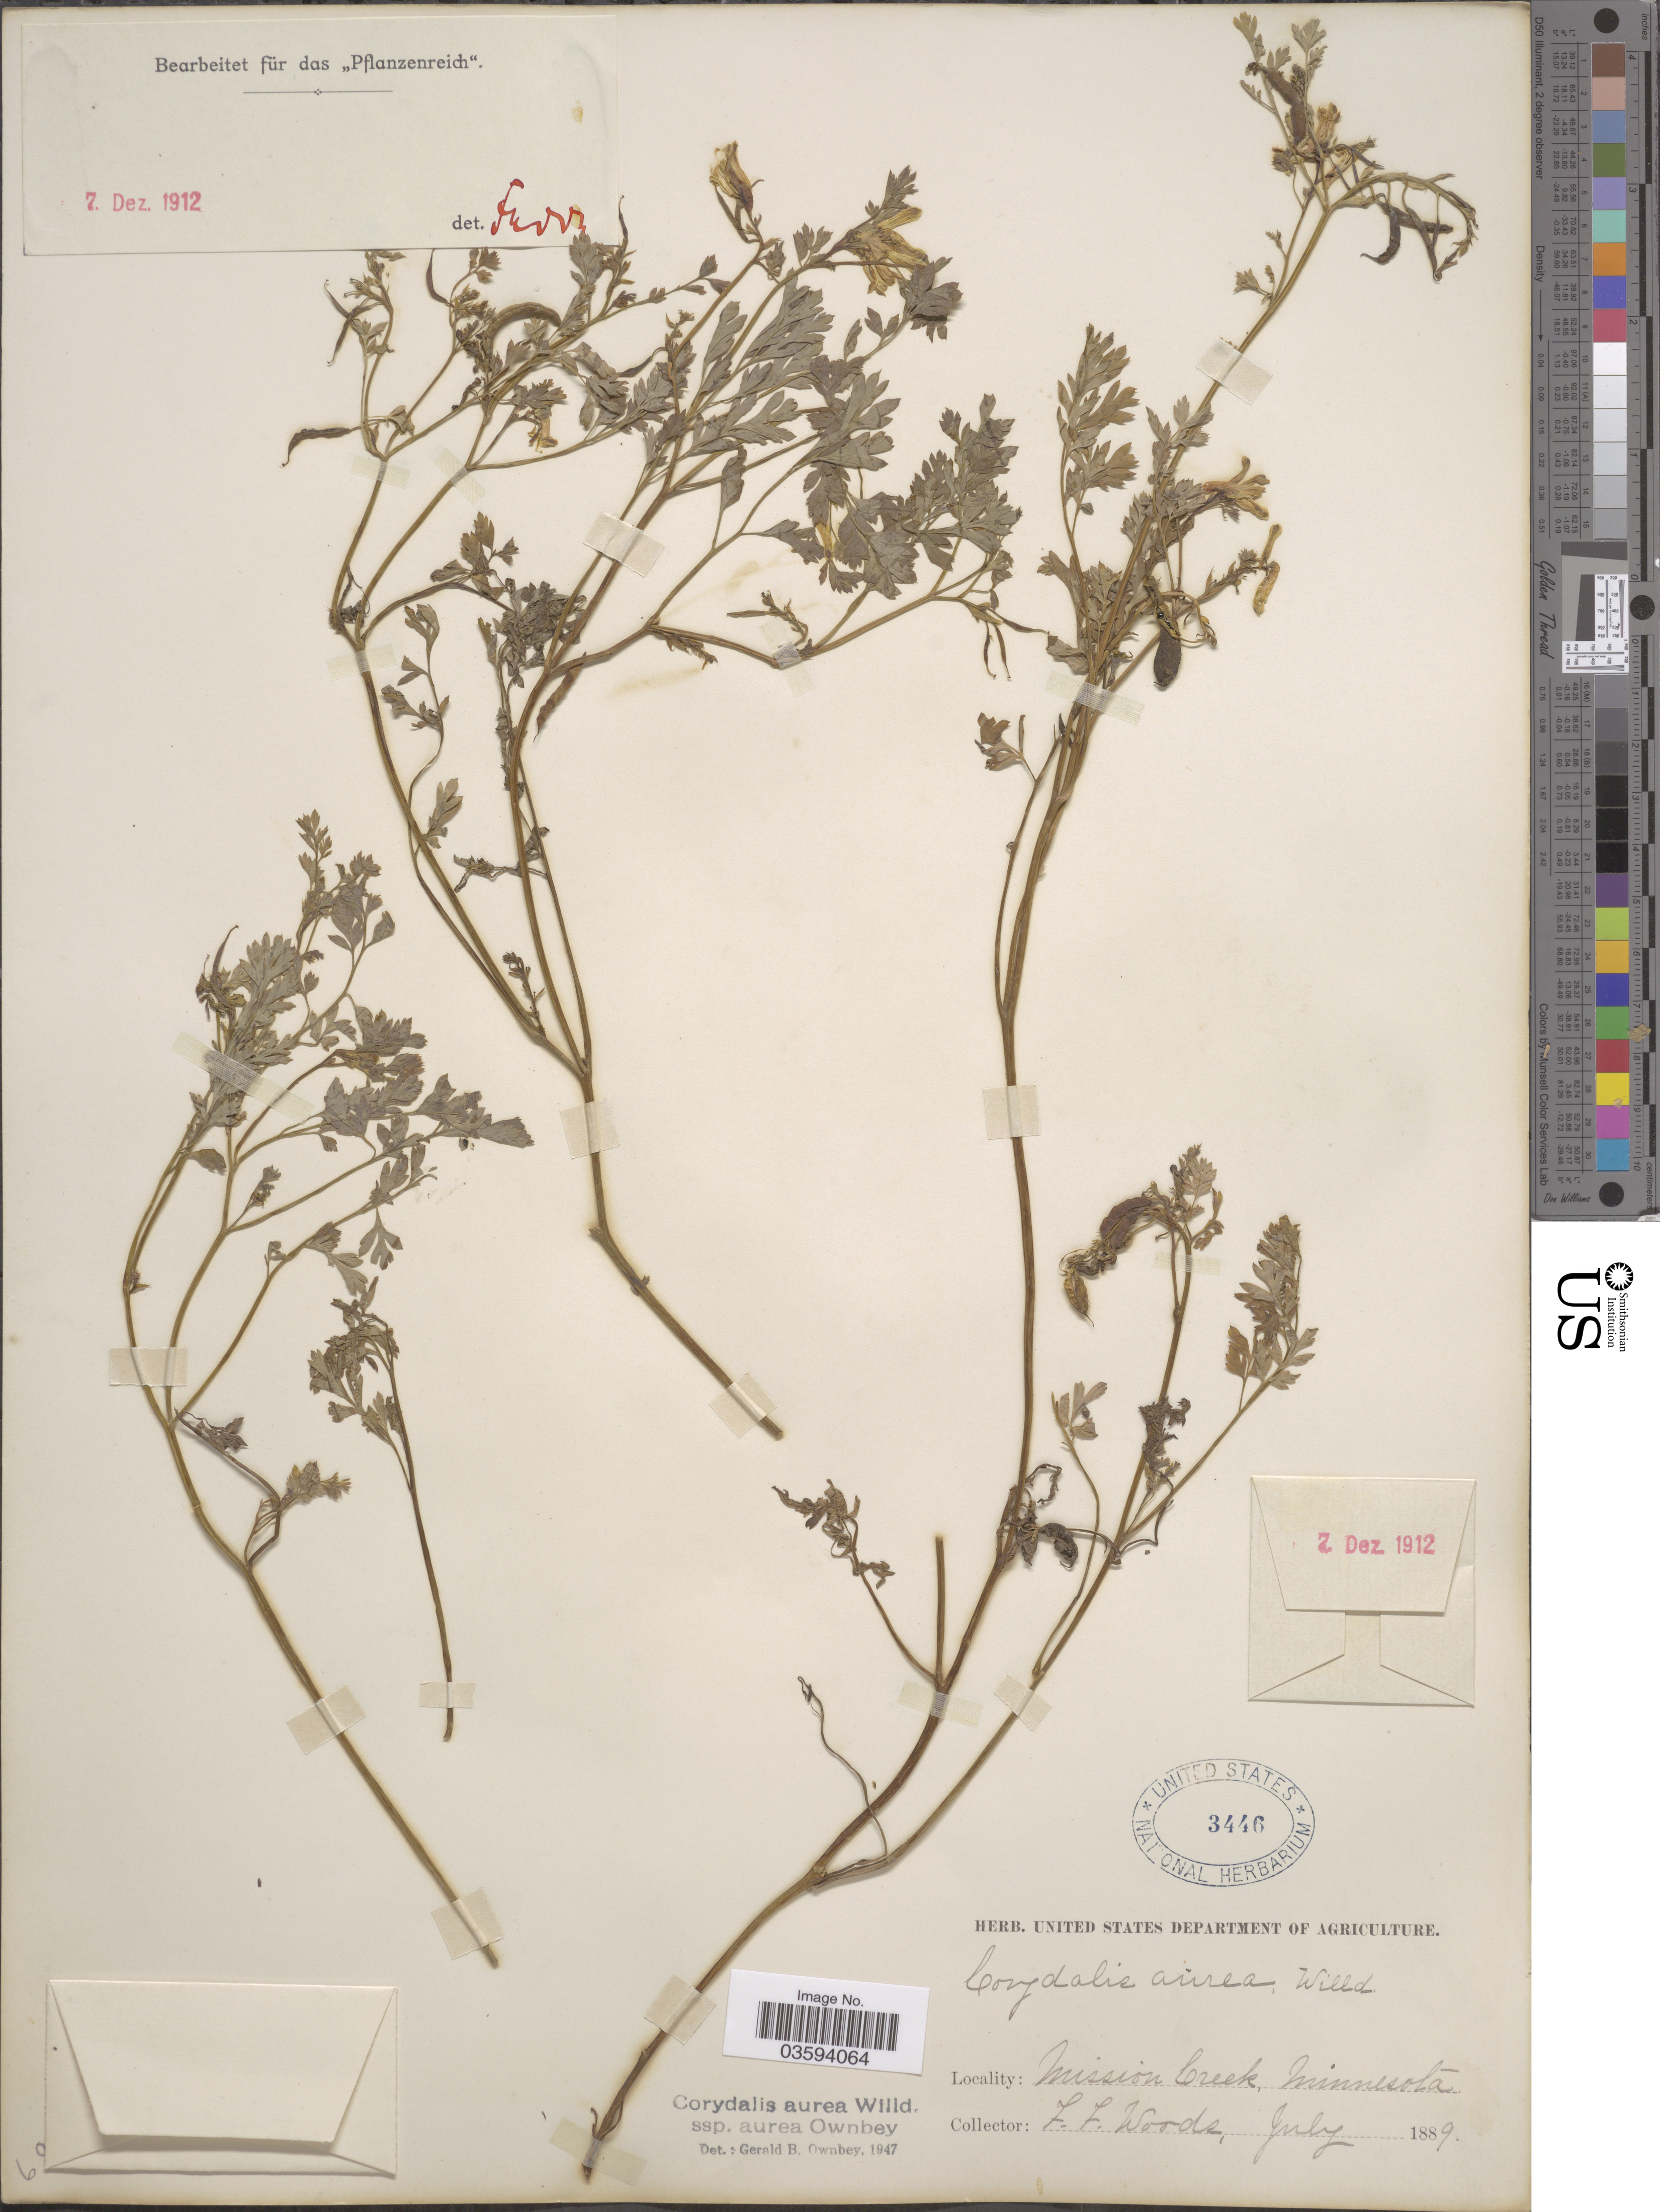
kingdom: Plantae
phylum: Tracheophyta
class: Magnoliopsida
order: Ranunculales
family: Papaveraceae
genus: Corydalis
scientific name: Corydalis aurea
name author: Willd.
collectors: F. Woods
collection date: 1889-07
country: United States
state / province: Minnesota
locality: Mission Creek.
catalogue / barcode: US 3446